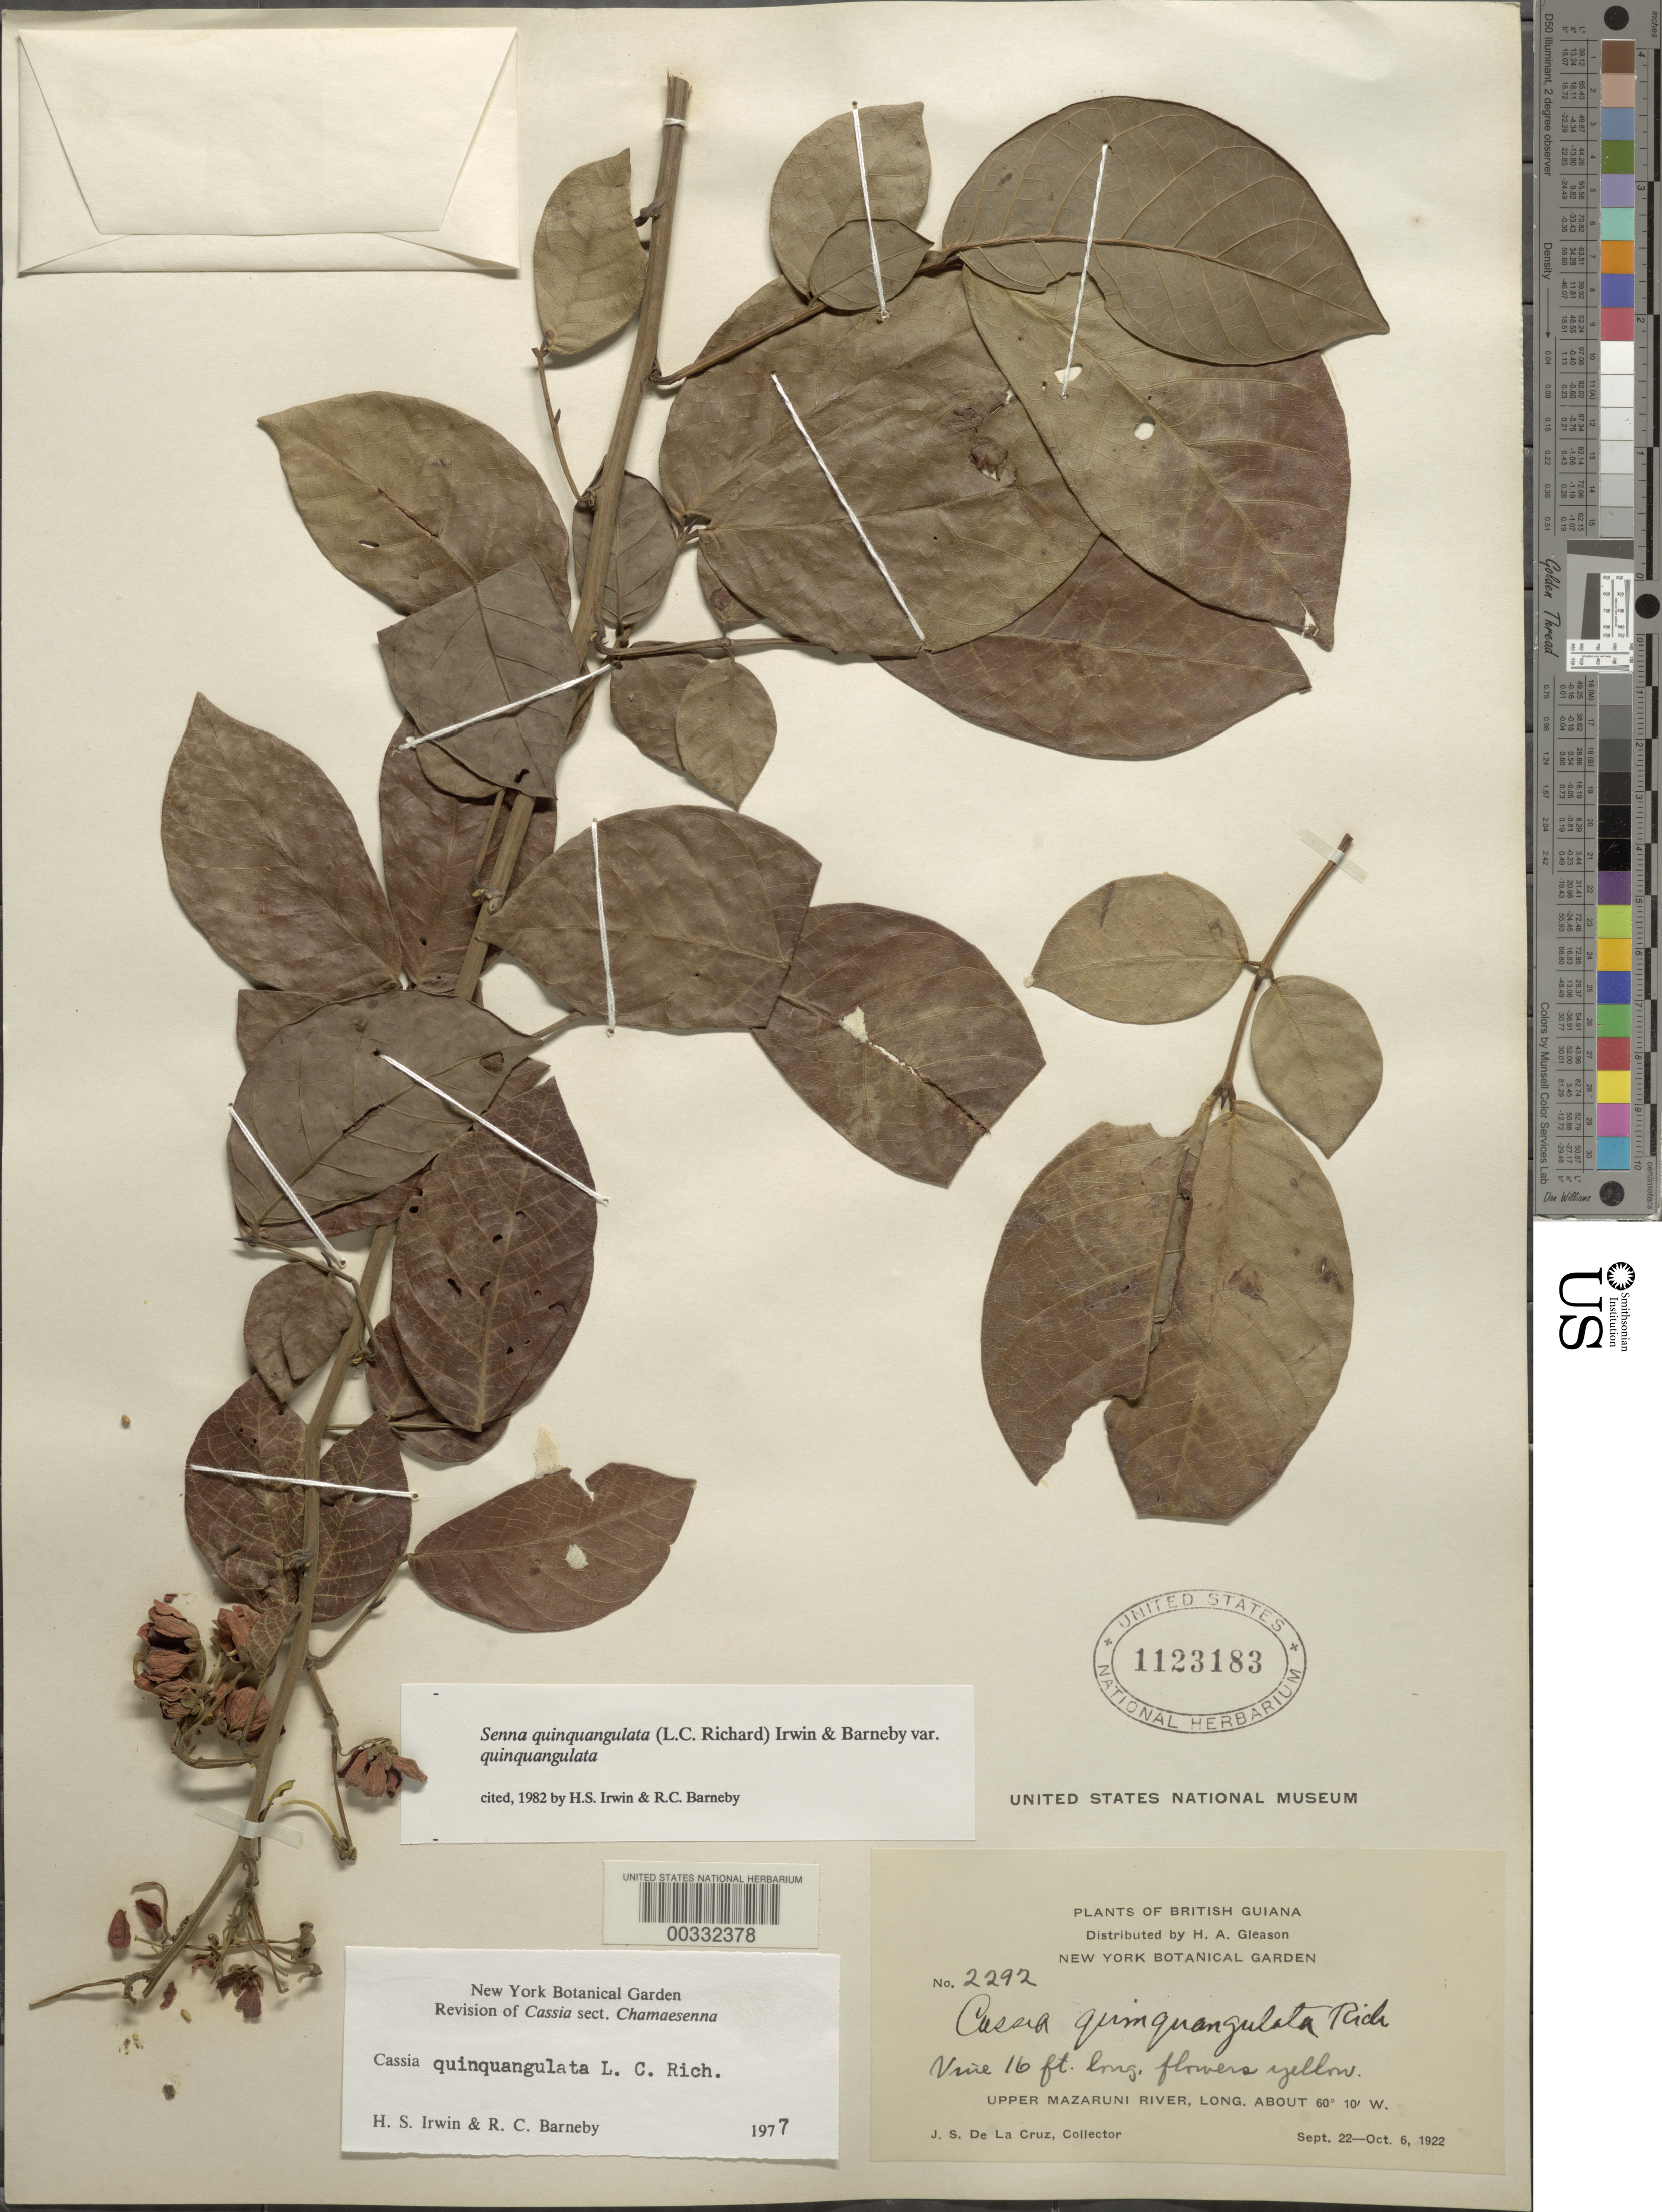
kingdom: Plantae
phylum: Tracheophyta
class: Magnoliopsida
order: Fabales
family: Fabaceae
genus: Senna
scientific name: Senna quinquangulata var. quinquangulata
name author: H.S. Irwin & Barneby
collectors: J. S. de la Cruz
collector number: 2292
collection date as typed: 22 Sep 1922 to 06 Oct 1922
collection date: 1922-09-22/1922-10-06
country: Guyana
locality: Upper mazaruni river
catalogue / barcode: US 1123183